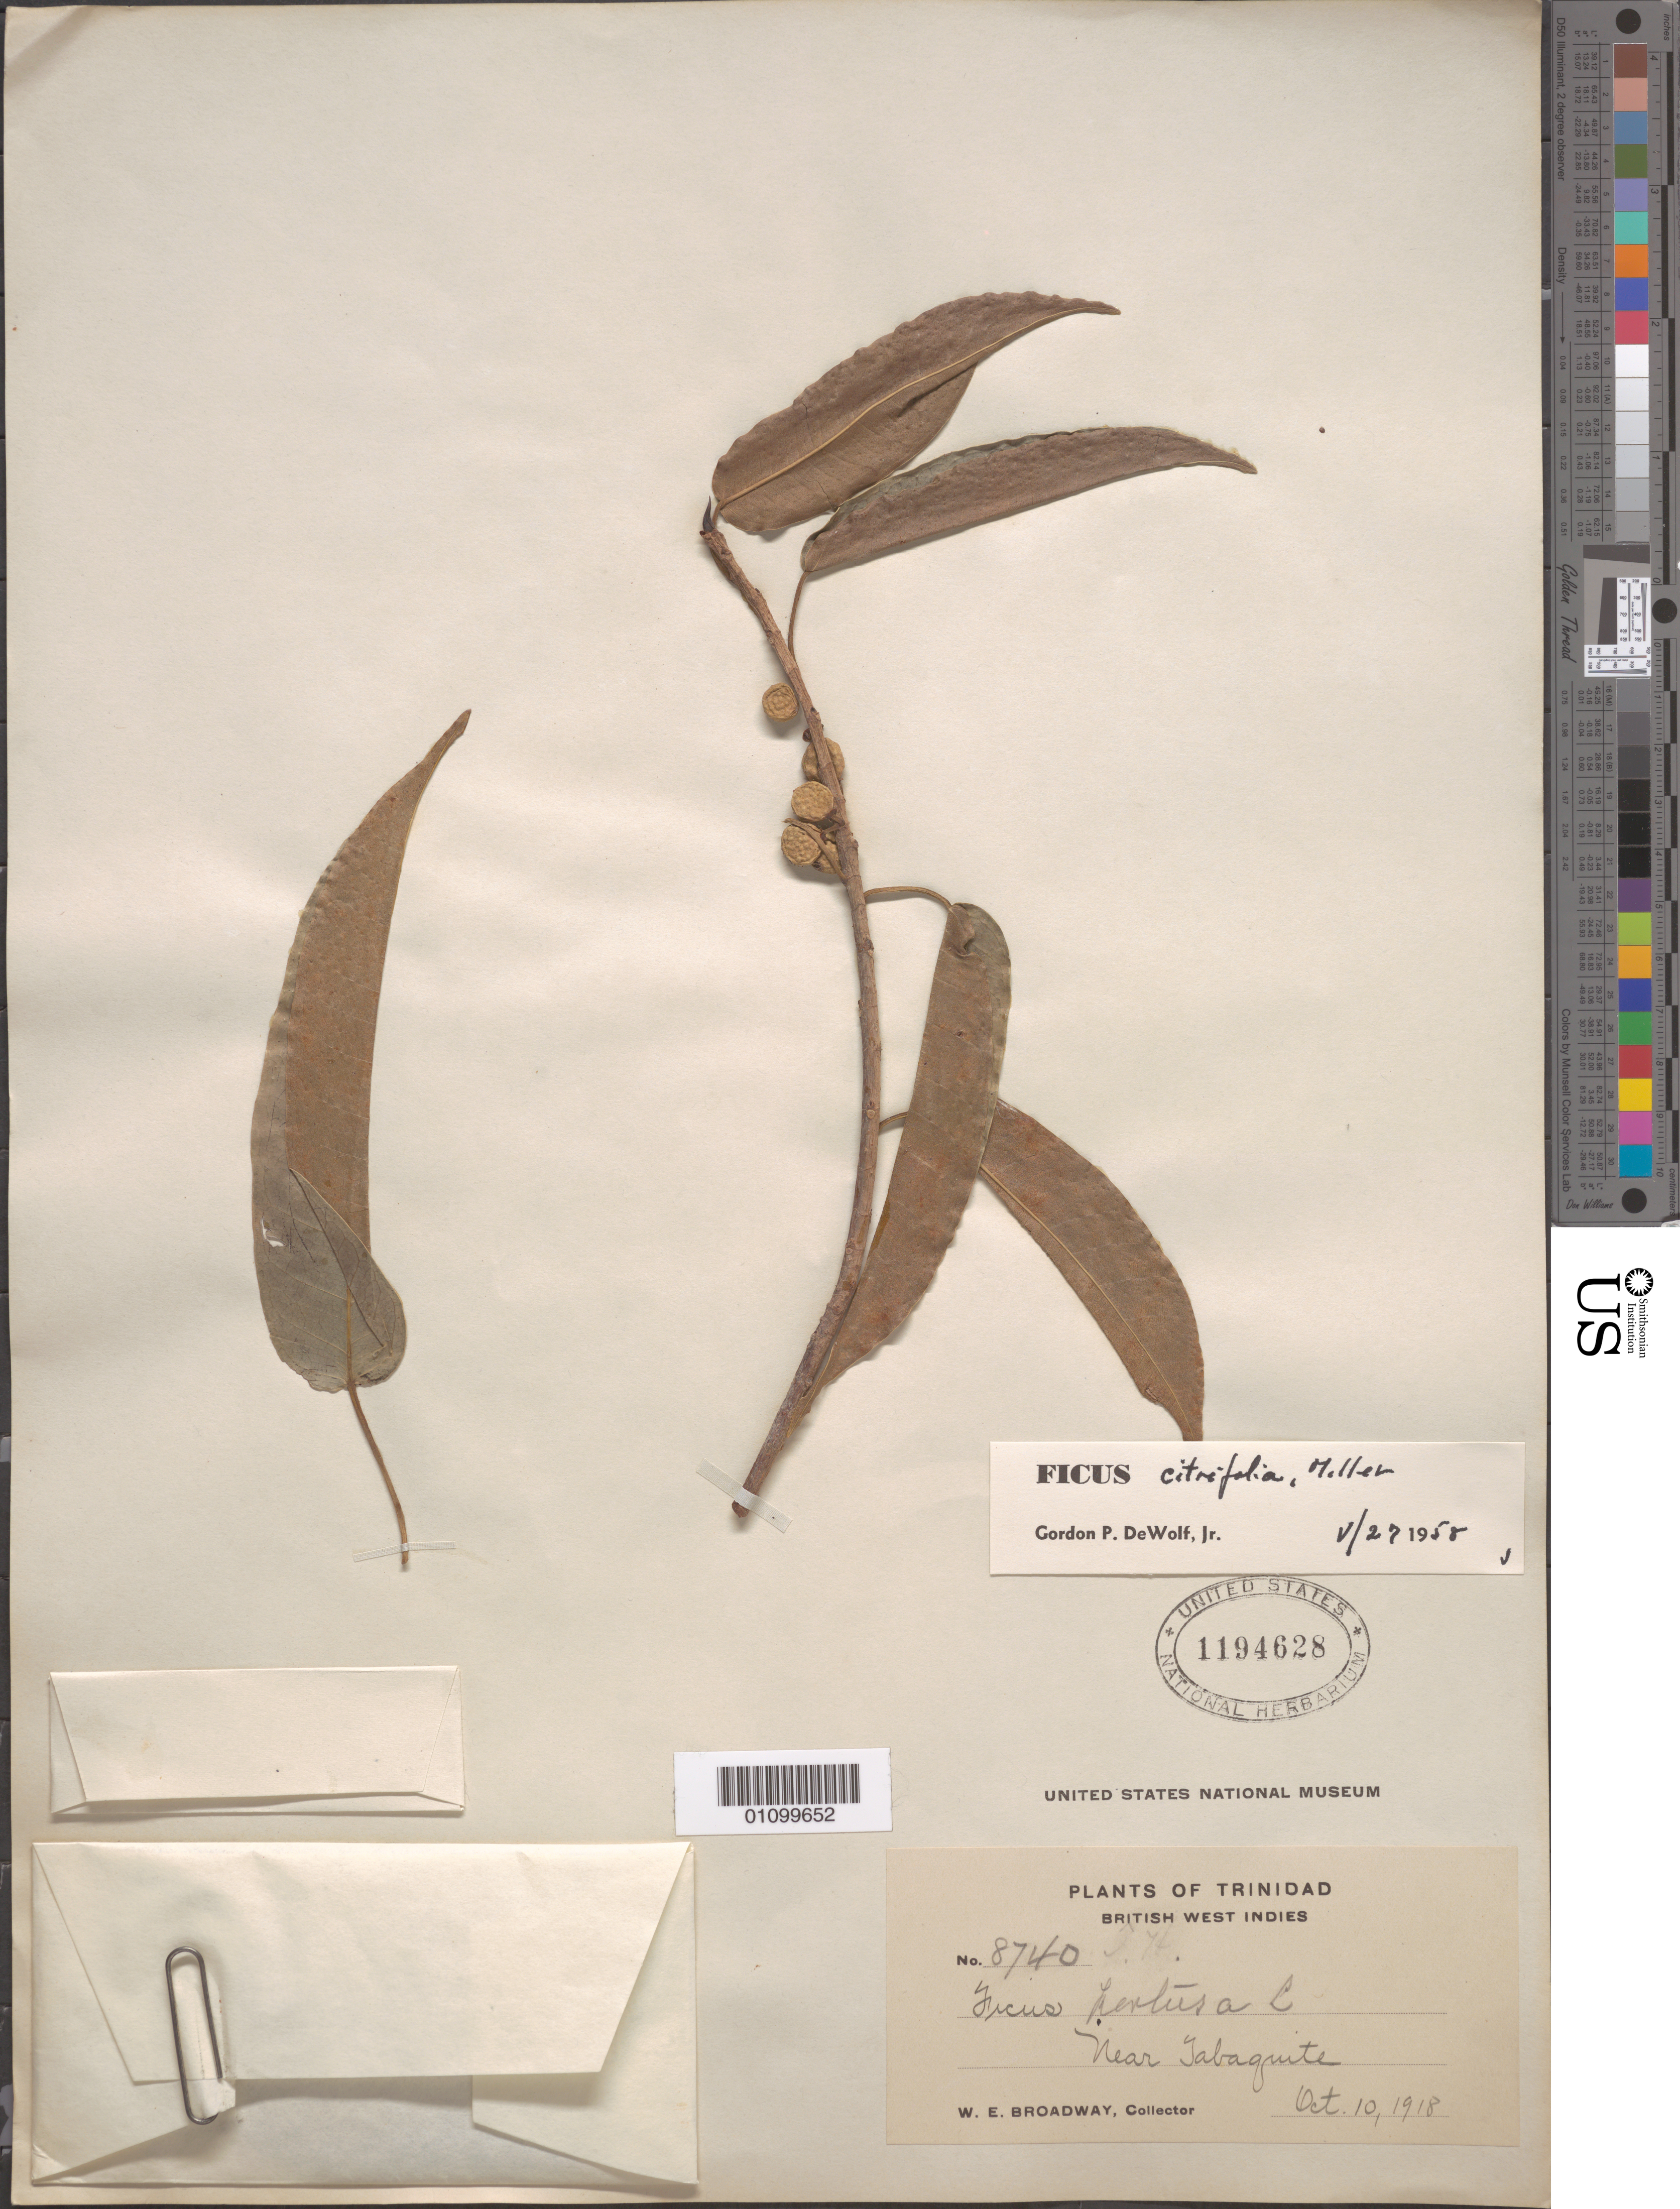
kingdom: Plantae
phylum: Tracheophyta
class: Magnoliopsida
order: Rosales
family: Moraceae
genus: Ficus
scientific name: Ficus citrifolia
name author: Mill.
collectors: W. E. Broadway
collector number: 8740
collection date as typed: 10 Oct 1918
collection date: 1918-10-10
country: Trinidad and Tobago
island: Trinidad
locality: Near Tabaquite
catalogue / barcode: US 1194628